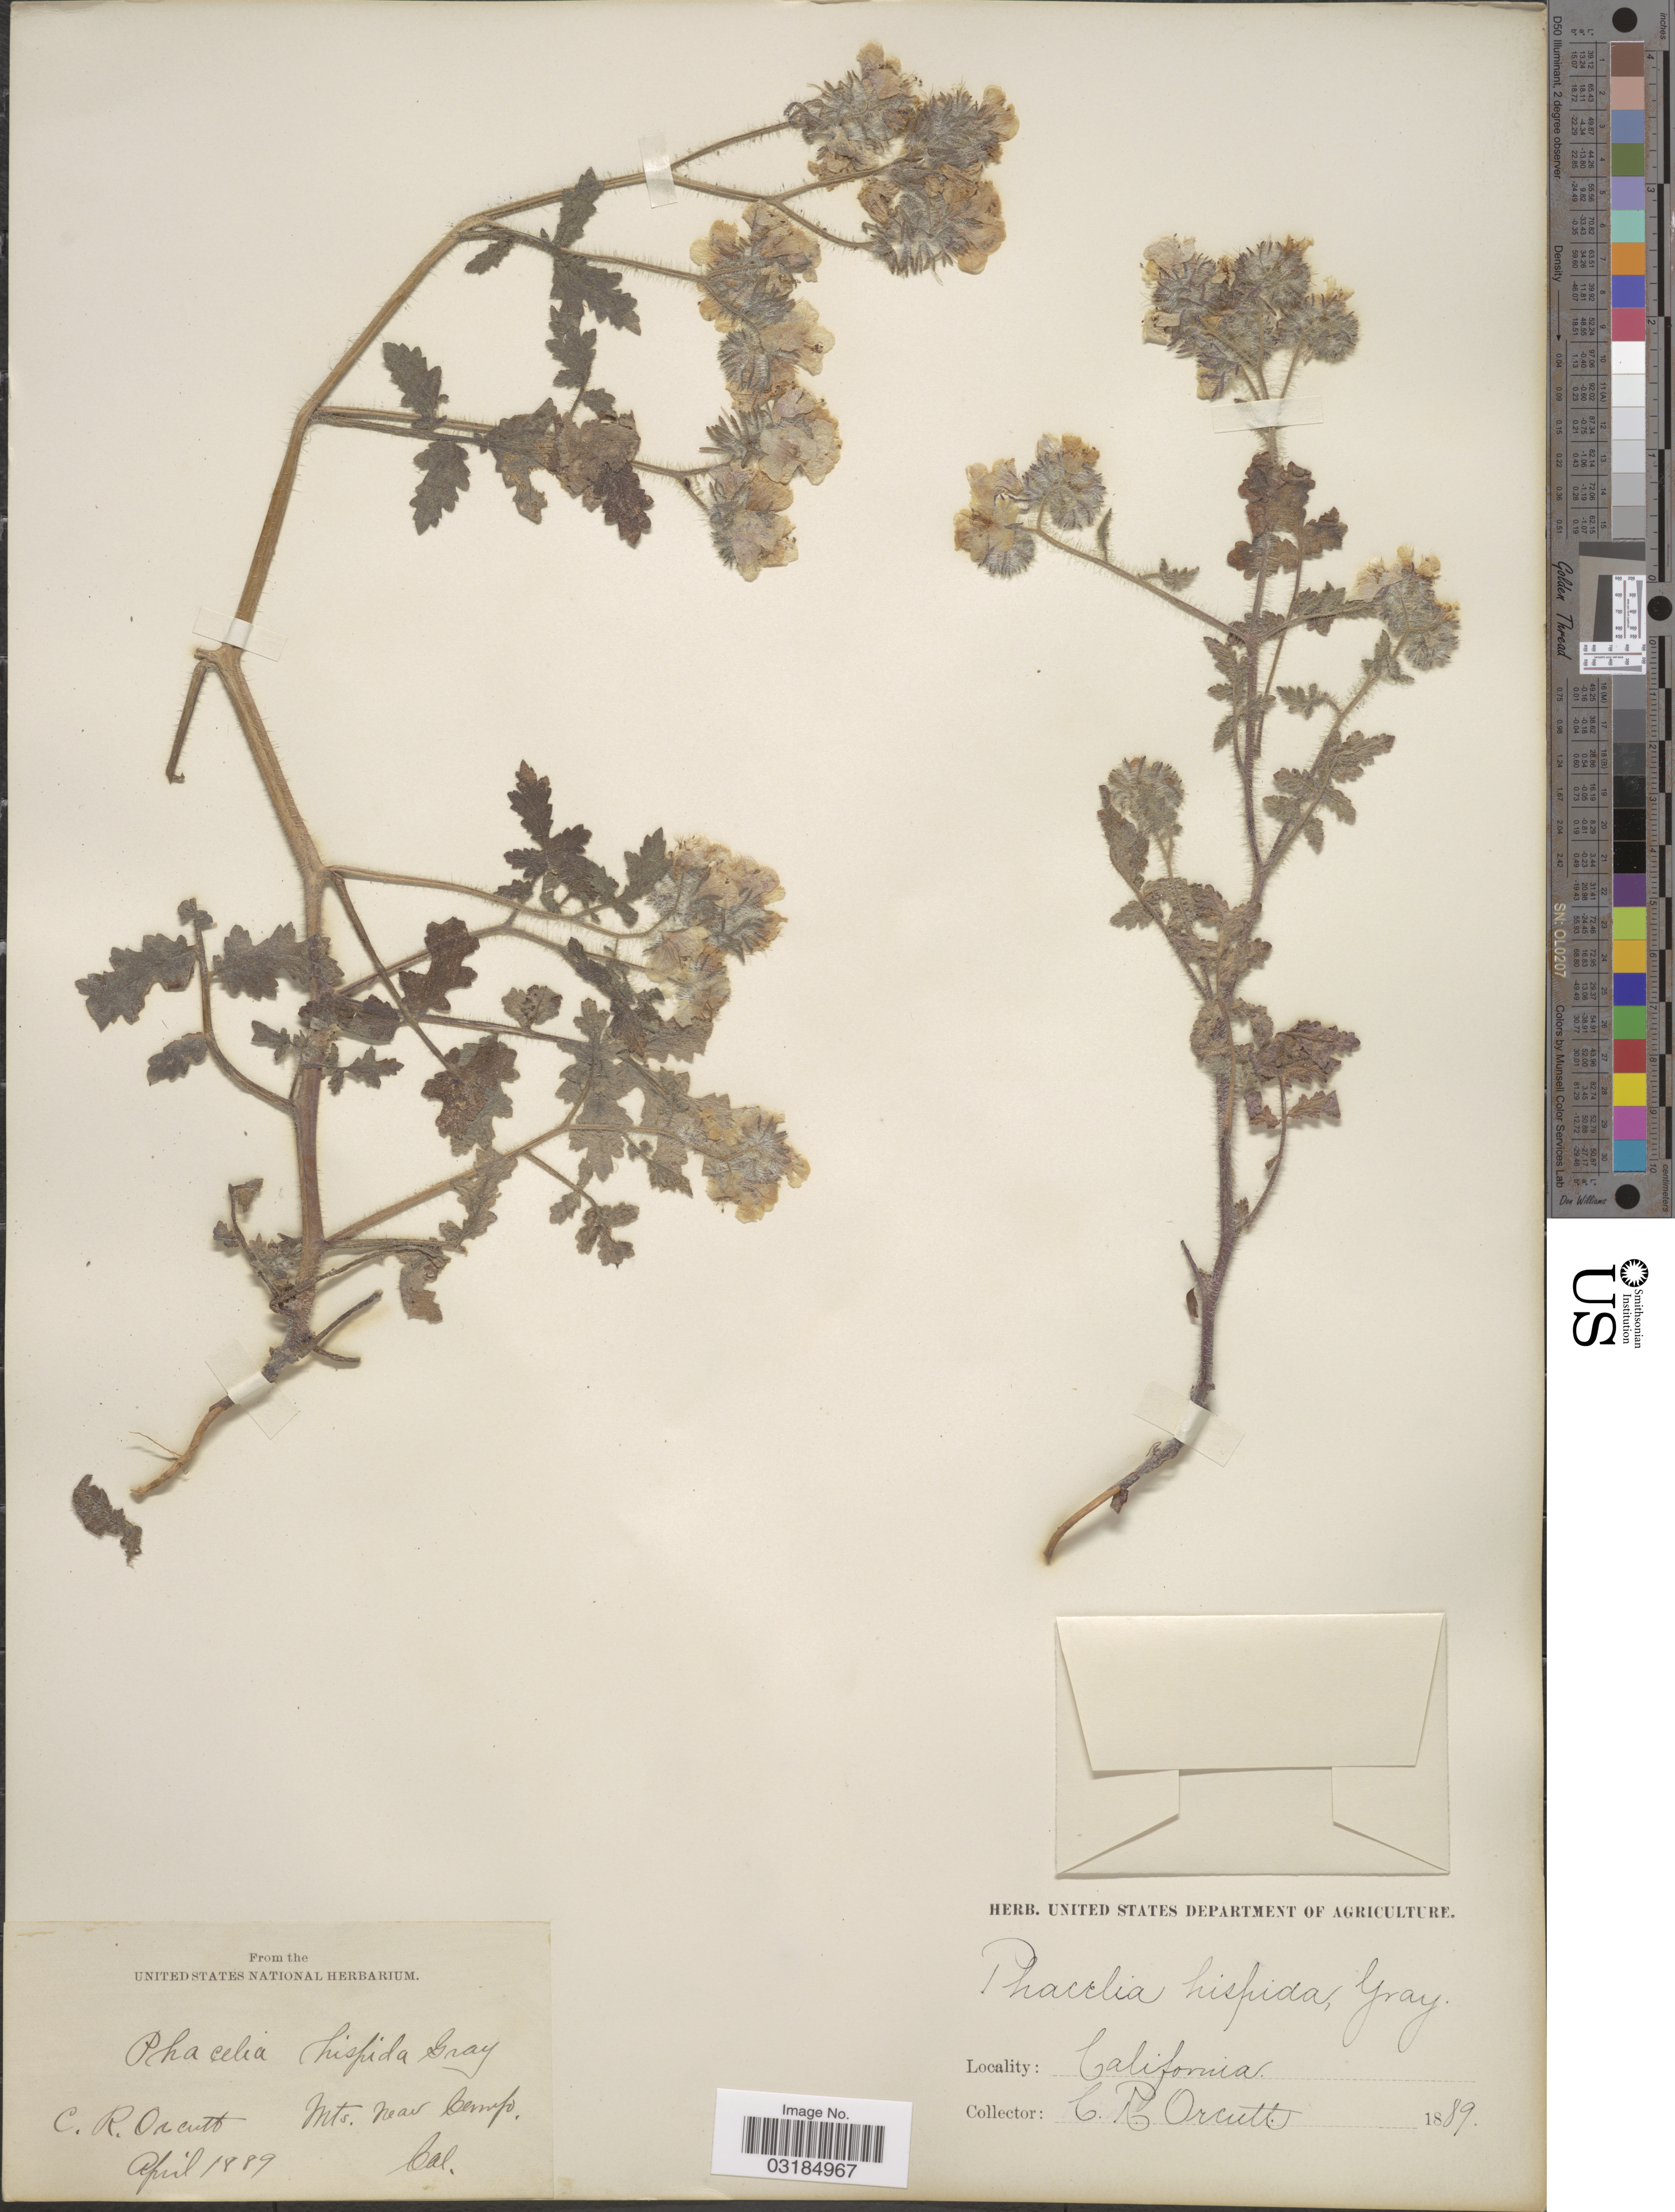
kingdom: Plantae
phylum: Tracheophyta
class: Magnoliopsida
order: Boraginales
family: Hydrophyllaceae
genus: Phacelia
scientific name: Phacelia cicutaria var. hispida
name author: (A. Gray) J.T. Howell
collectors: C. R. Orcutt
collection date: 1889-04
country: United States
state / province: California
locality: Mts. near Camp.